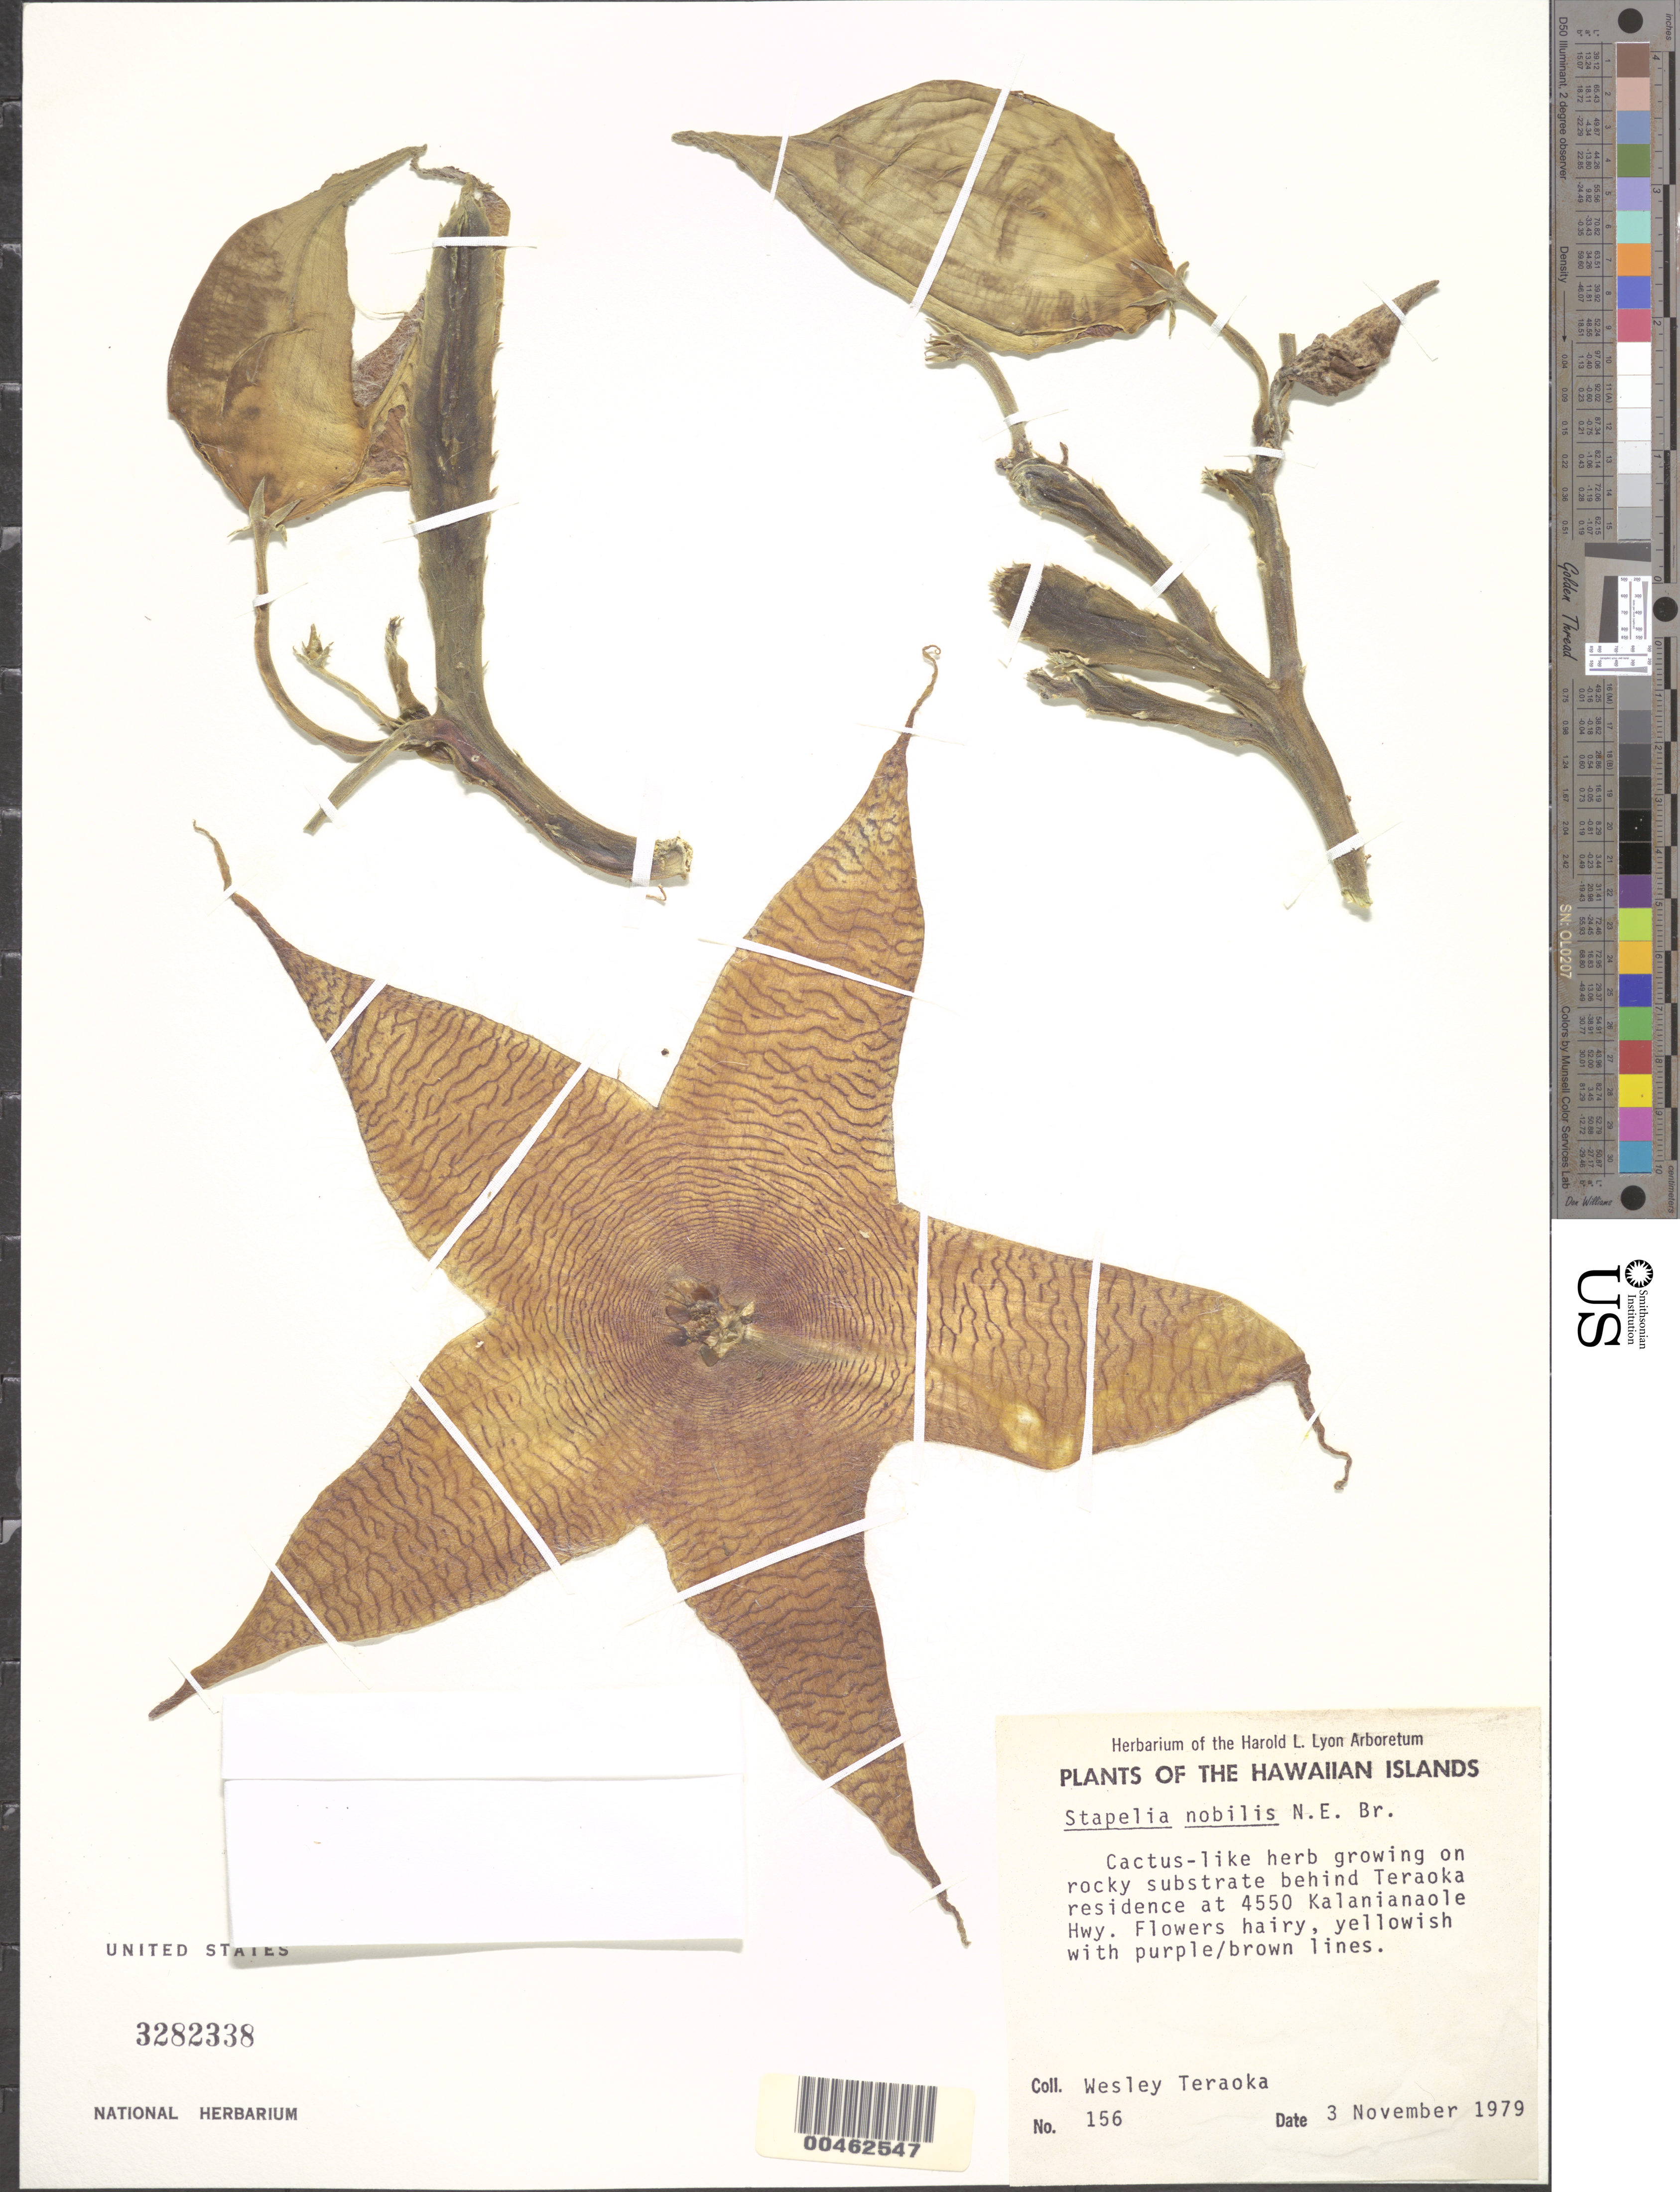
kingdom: Plantae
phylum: Tracheophyta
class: Magnoliopsida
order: Gentianales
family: Apocynaceae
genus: Stapelia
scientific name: Stapelia nobilis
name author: N.E. Br.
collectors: W. Teraoka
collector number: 156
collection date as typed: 3 Nov 1979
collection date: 1979-11-03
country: United States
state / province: Hawaii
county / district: Honolulu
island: Oahu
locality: Behind Teraoka residence at 4550 Kalanianaole Hwy.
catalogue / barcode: US 3282338